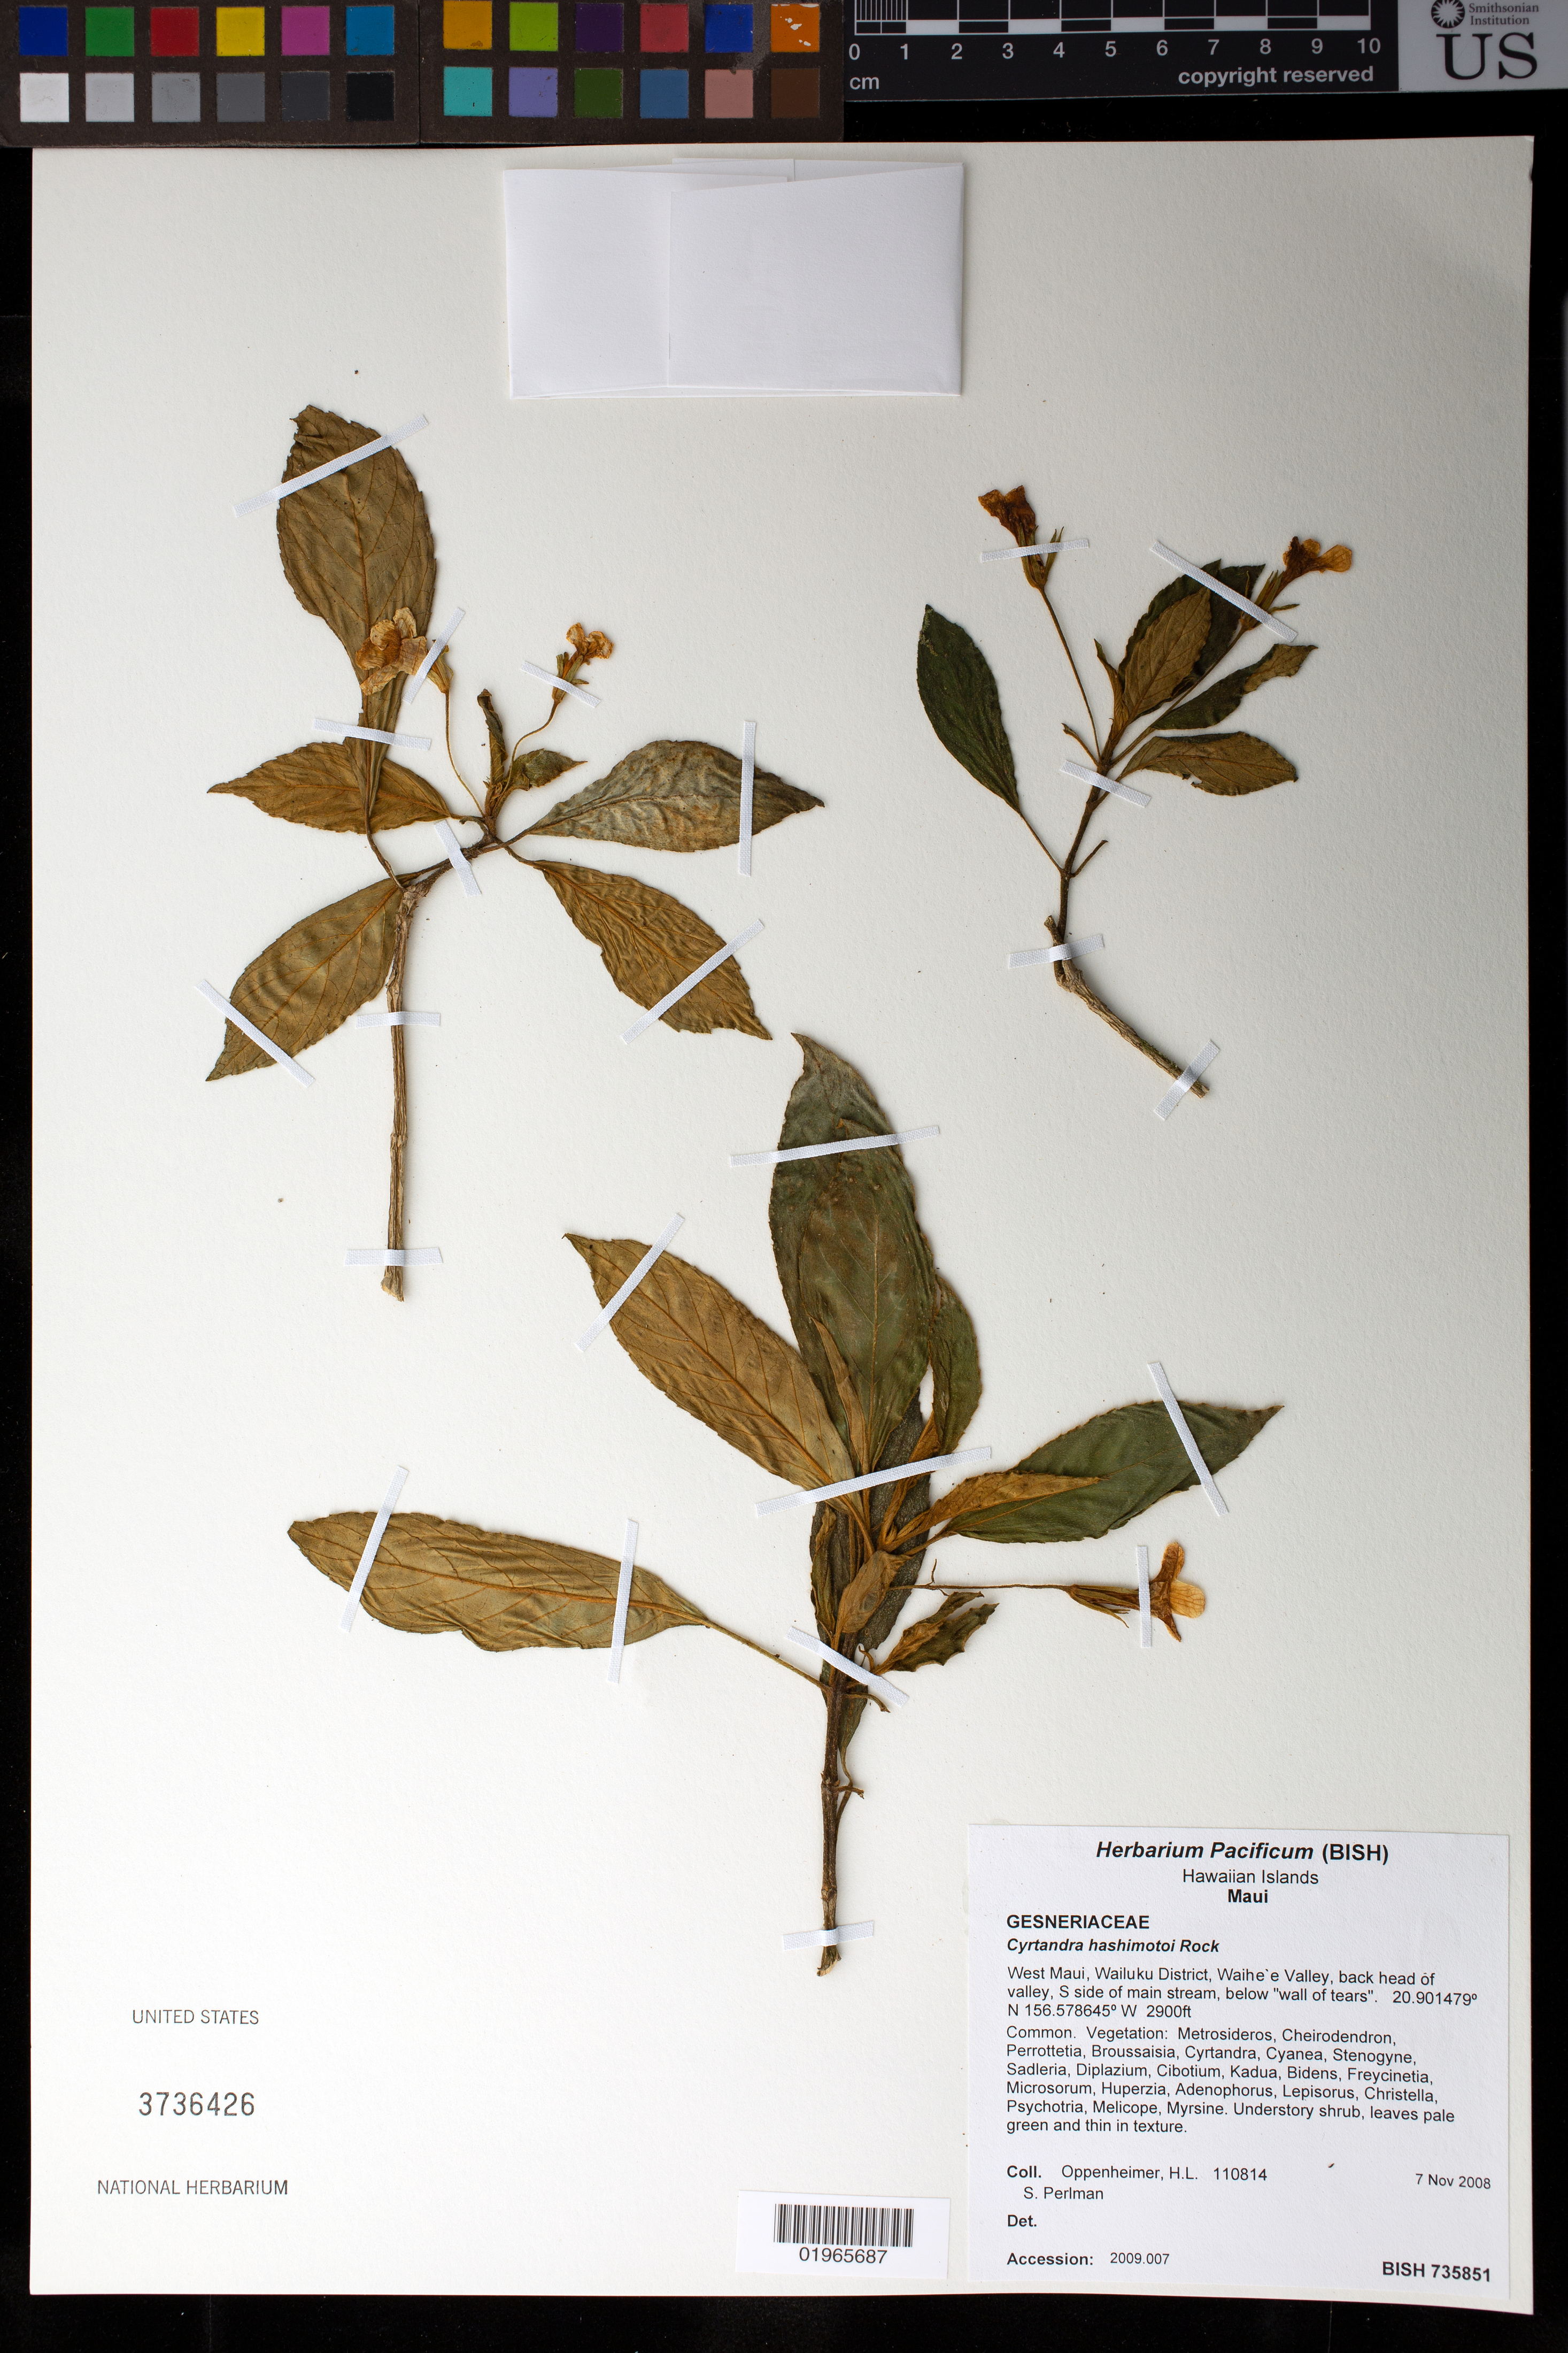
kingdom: Plantae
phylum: Tracheophyta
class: Magnoliopsida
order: Lamiales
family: Gesneriaceae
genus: Cyrtandra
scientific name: Cyrtandra hashimotoi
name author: Rock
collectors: H. L. Oppenheimer & S. P. Perlman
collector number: H110814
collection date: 2008-11-07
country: United States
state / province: Hawaii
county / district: Maui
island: Maui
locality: West Maui, Wailuku District, Waihe'e Valley, back head of valley, S side of main stream, below "wall of tears"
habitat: Understory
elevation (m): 884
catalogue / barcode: US 3736426